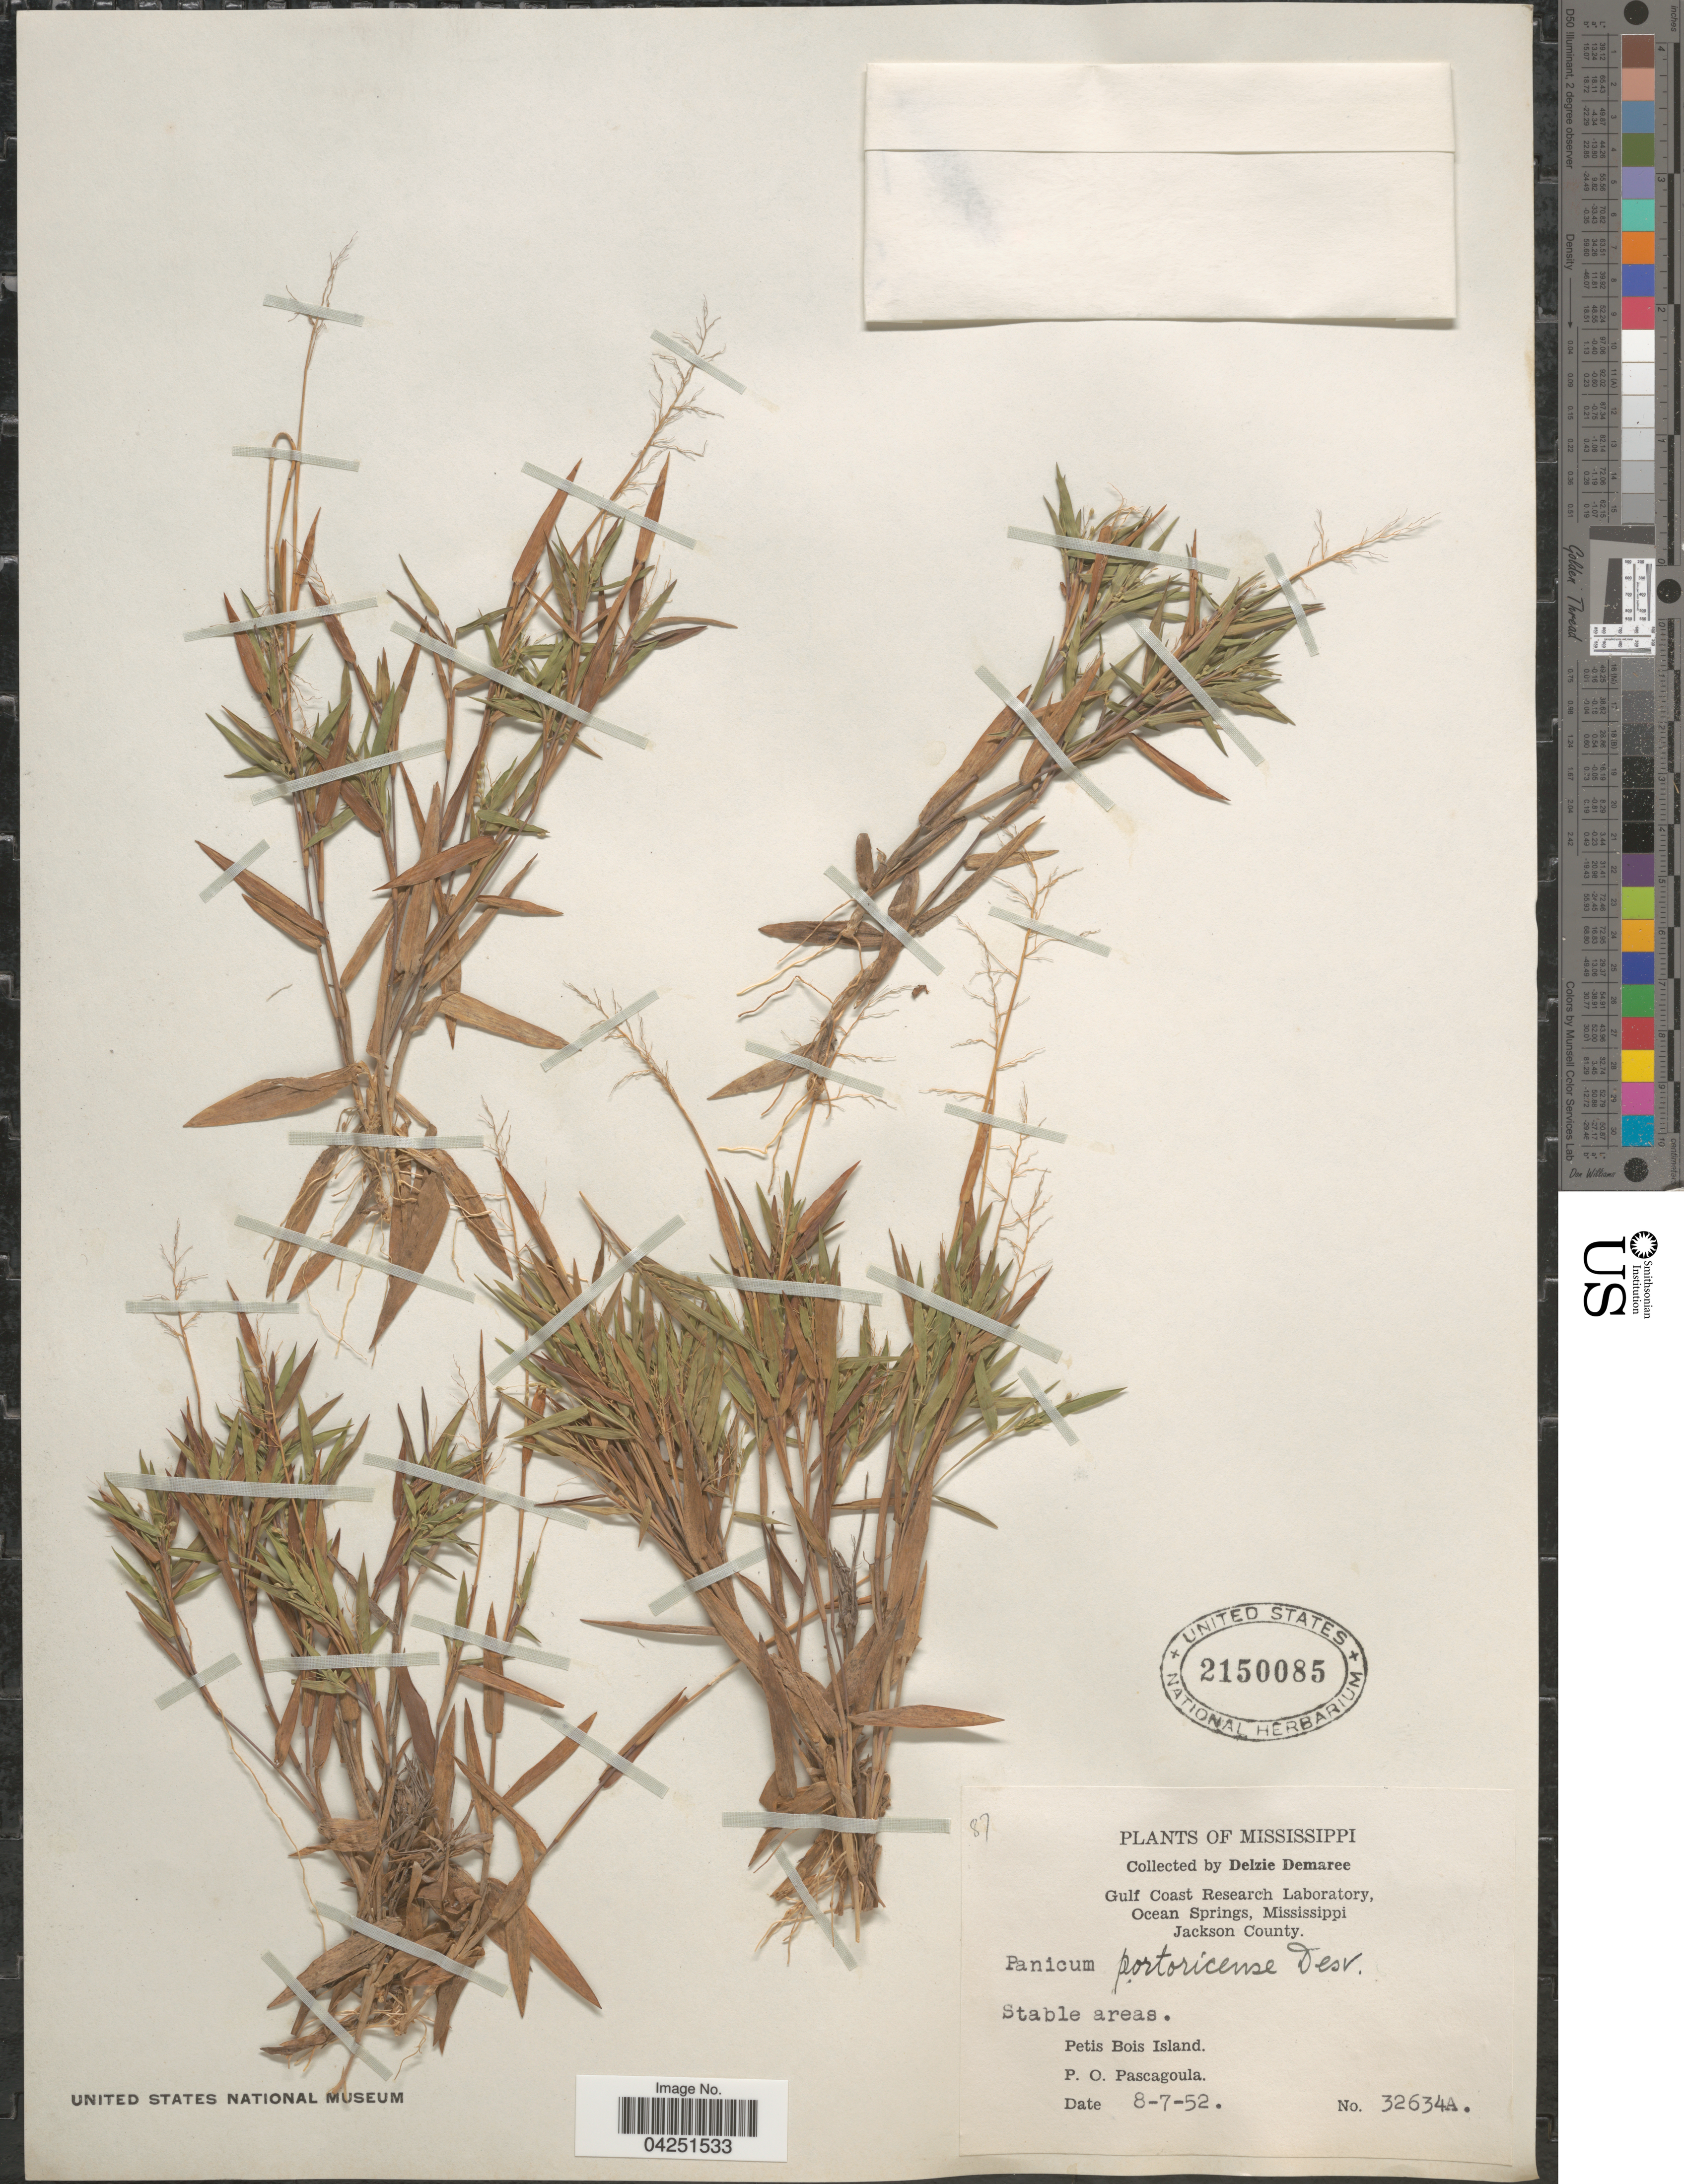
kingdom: Plantae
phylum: Tracheophyta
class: Liliopsida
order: Poales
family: Poaceae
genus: Dichanthelium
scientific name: Dichanthelium acuminatum var. acuminatum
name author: (Sw.) Gould & C.A. Clark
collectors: D. Demaree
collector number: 32634A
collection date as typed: Transcribed d/m/y: 7/8/52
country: United States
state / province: Mississippi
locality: Gulf Coast Research Laboratory [unsure placement] Ocean Springs, Jackson County. Stable areas. Petis Bois Island. P.O. Pascagoula.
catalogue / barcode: US 2150085